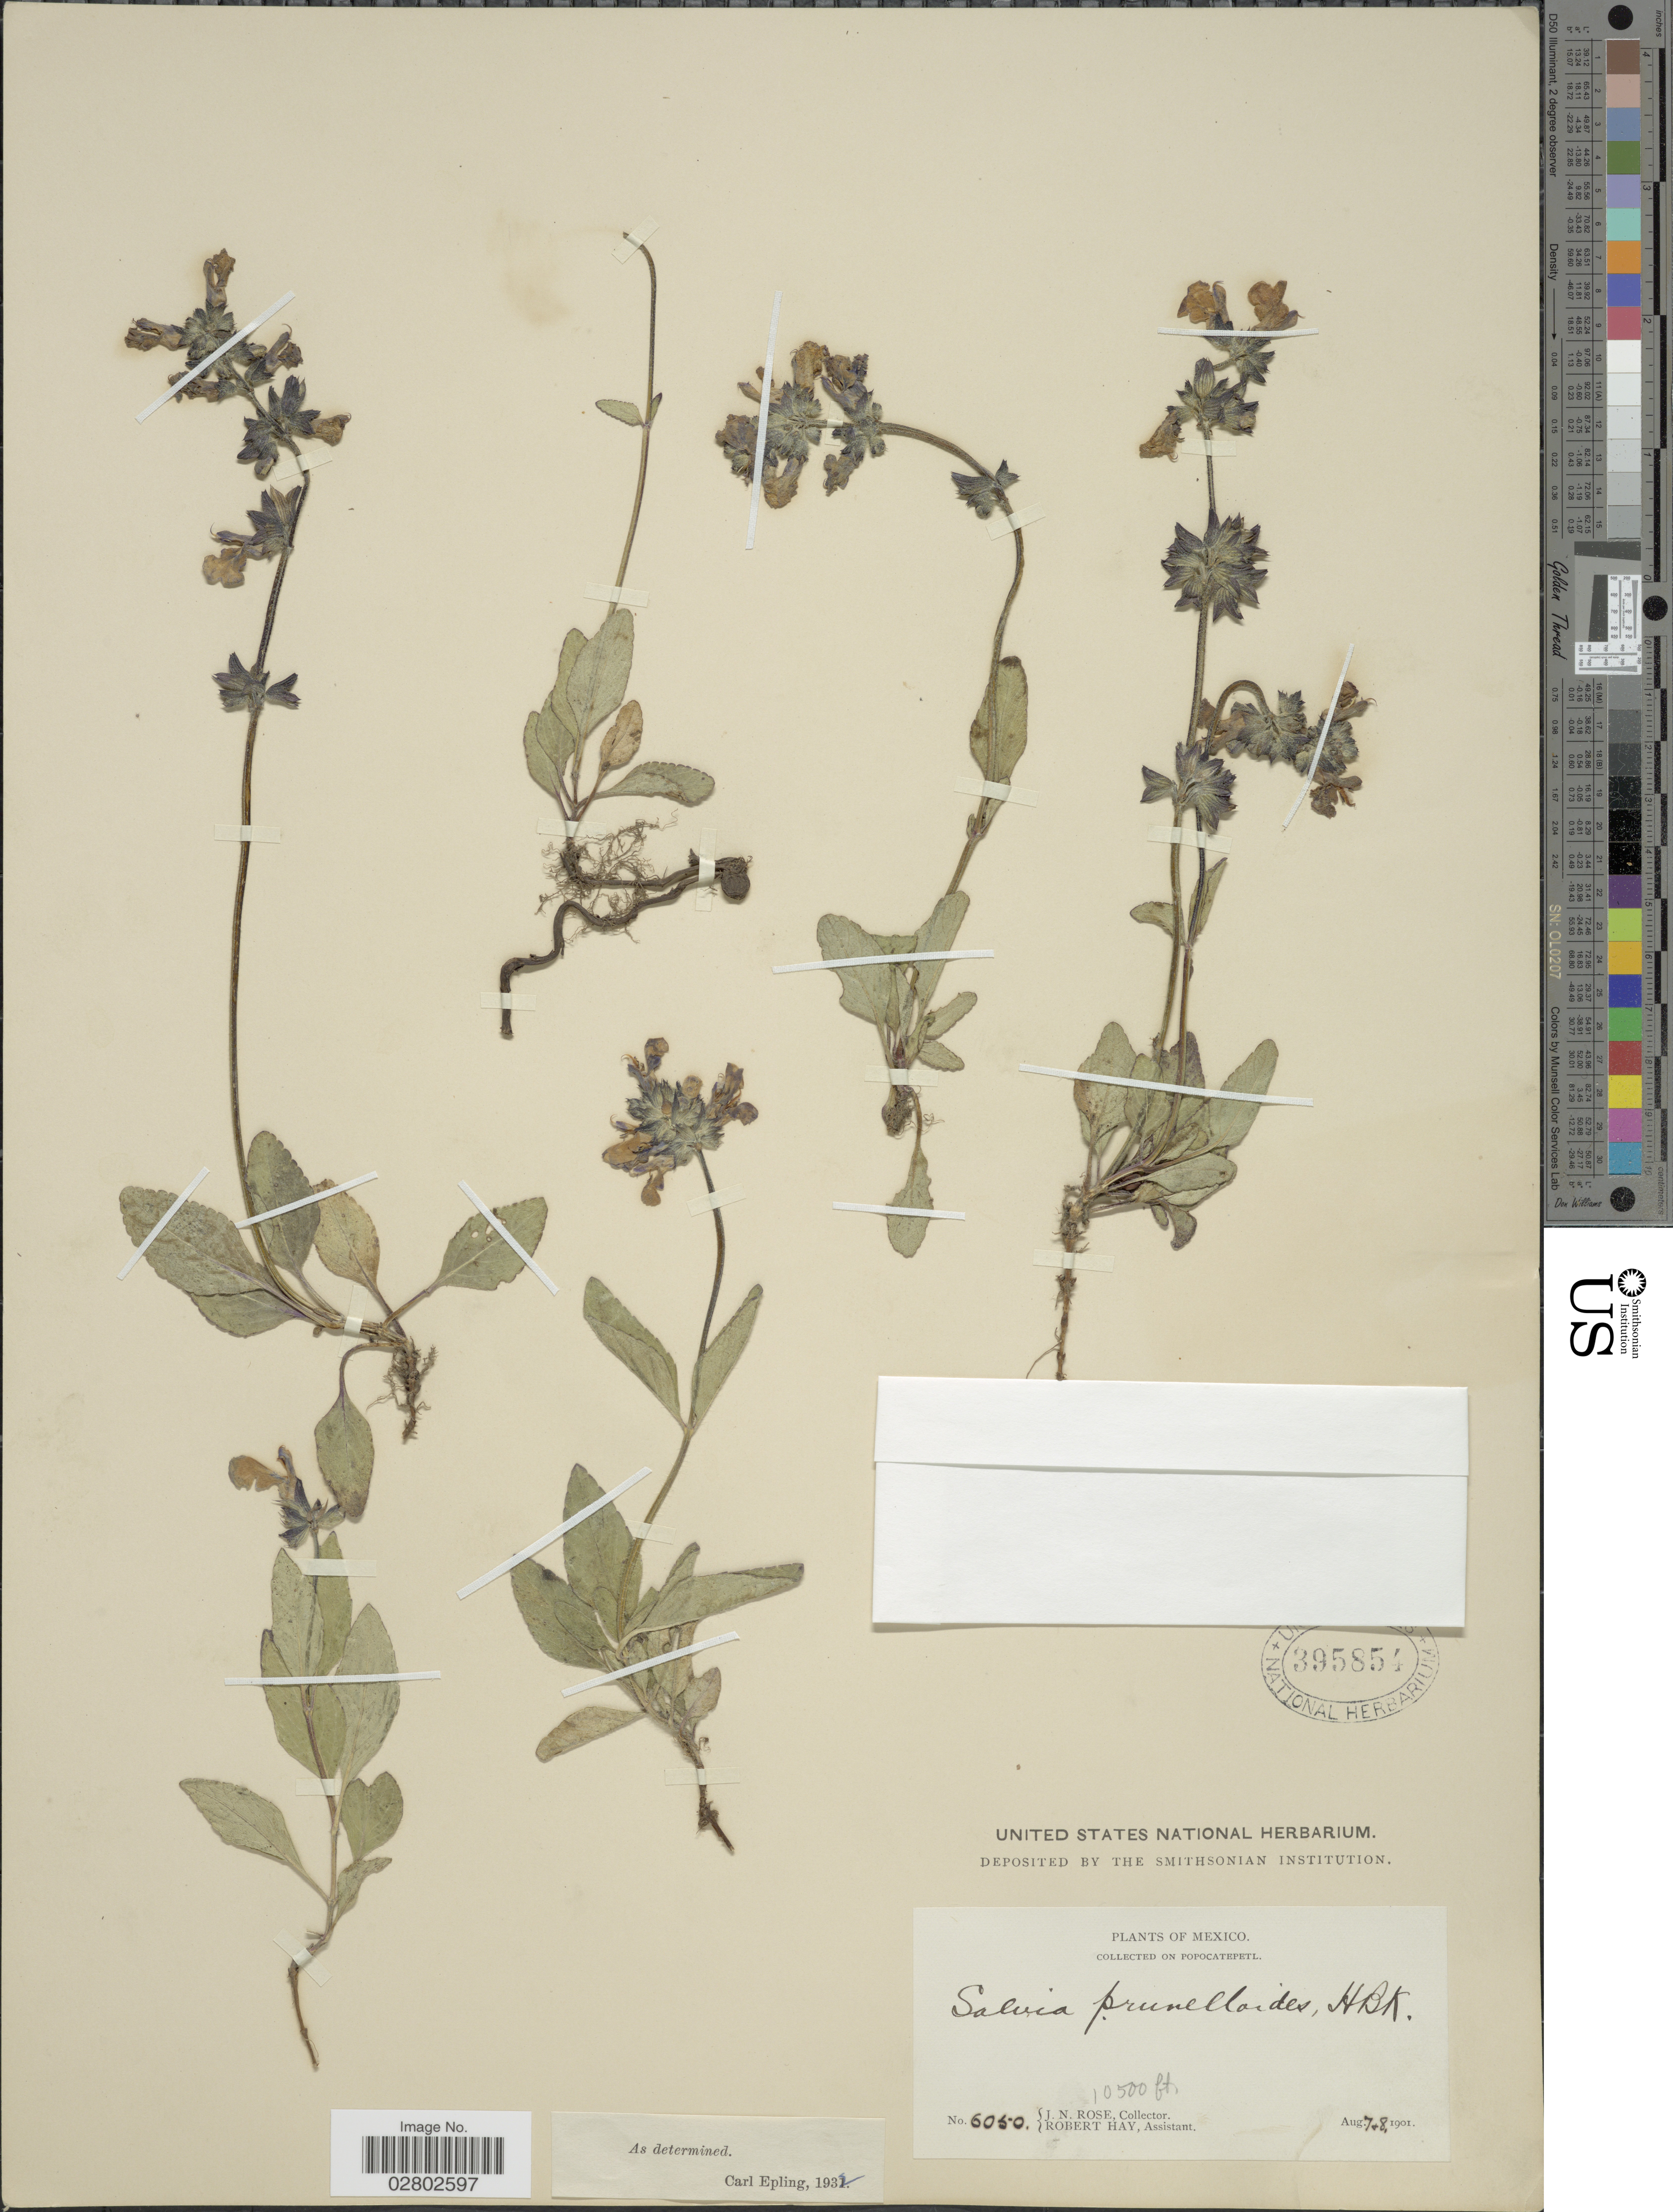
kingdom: Plantae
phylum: Tracheophyta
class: Magnoliopsida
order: Lamiales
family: Lamiaceae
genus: Salvia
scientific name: Salvia prunelloides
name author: Kunth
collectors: J. N. Rose & R. Hay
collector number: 6050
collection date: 1901-08-07/1901-08-08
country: Mexico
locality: Popocatepetl.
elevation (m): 3200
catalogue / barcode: US 395854